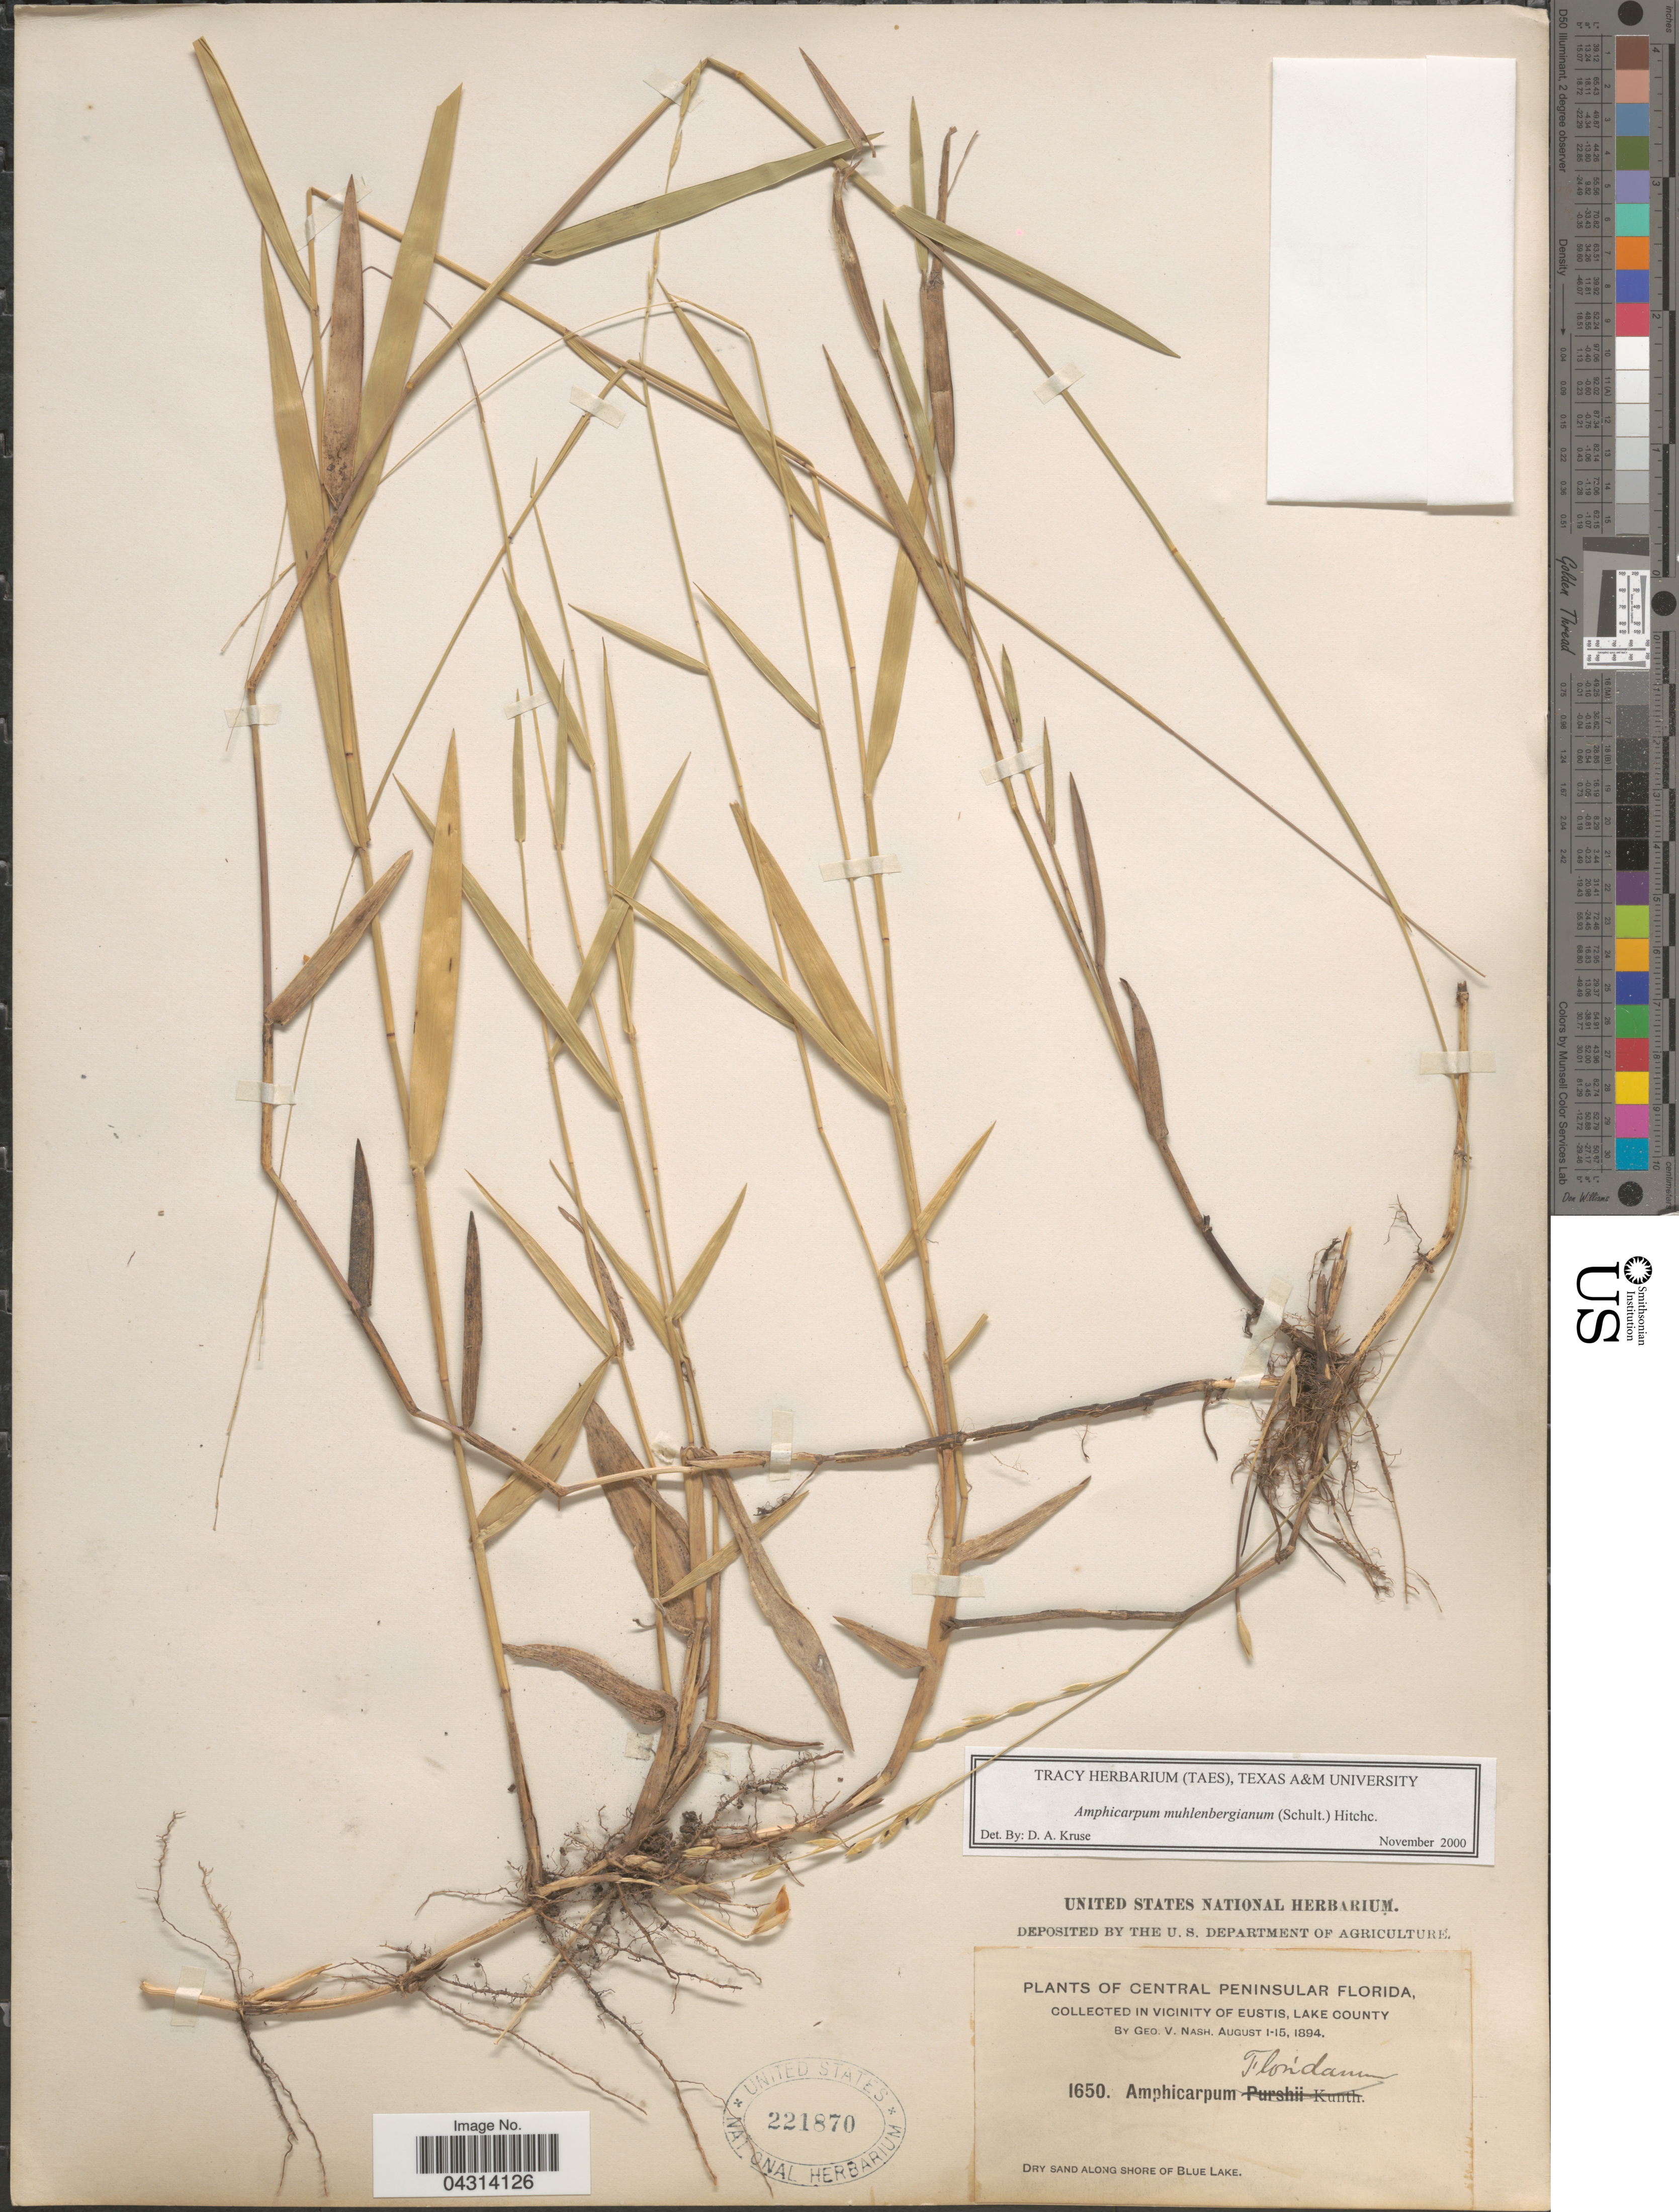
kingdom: Plantae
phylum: Tracheophyta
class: Liliopsida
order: Poales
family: Poaceae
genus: Amphicarpum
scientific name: Amphicarpum muhlenbergianum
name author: (Schult.) Hitchc.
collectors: G. V. Nash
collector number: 1650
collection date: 1894-08-01/1894-08-15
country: United States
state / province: Florida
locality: Central Peninsular Florida. In vicinity of Eustis, Lake County. Dry sand along shore of Blue Lake.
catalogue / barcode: US 221870